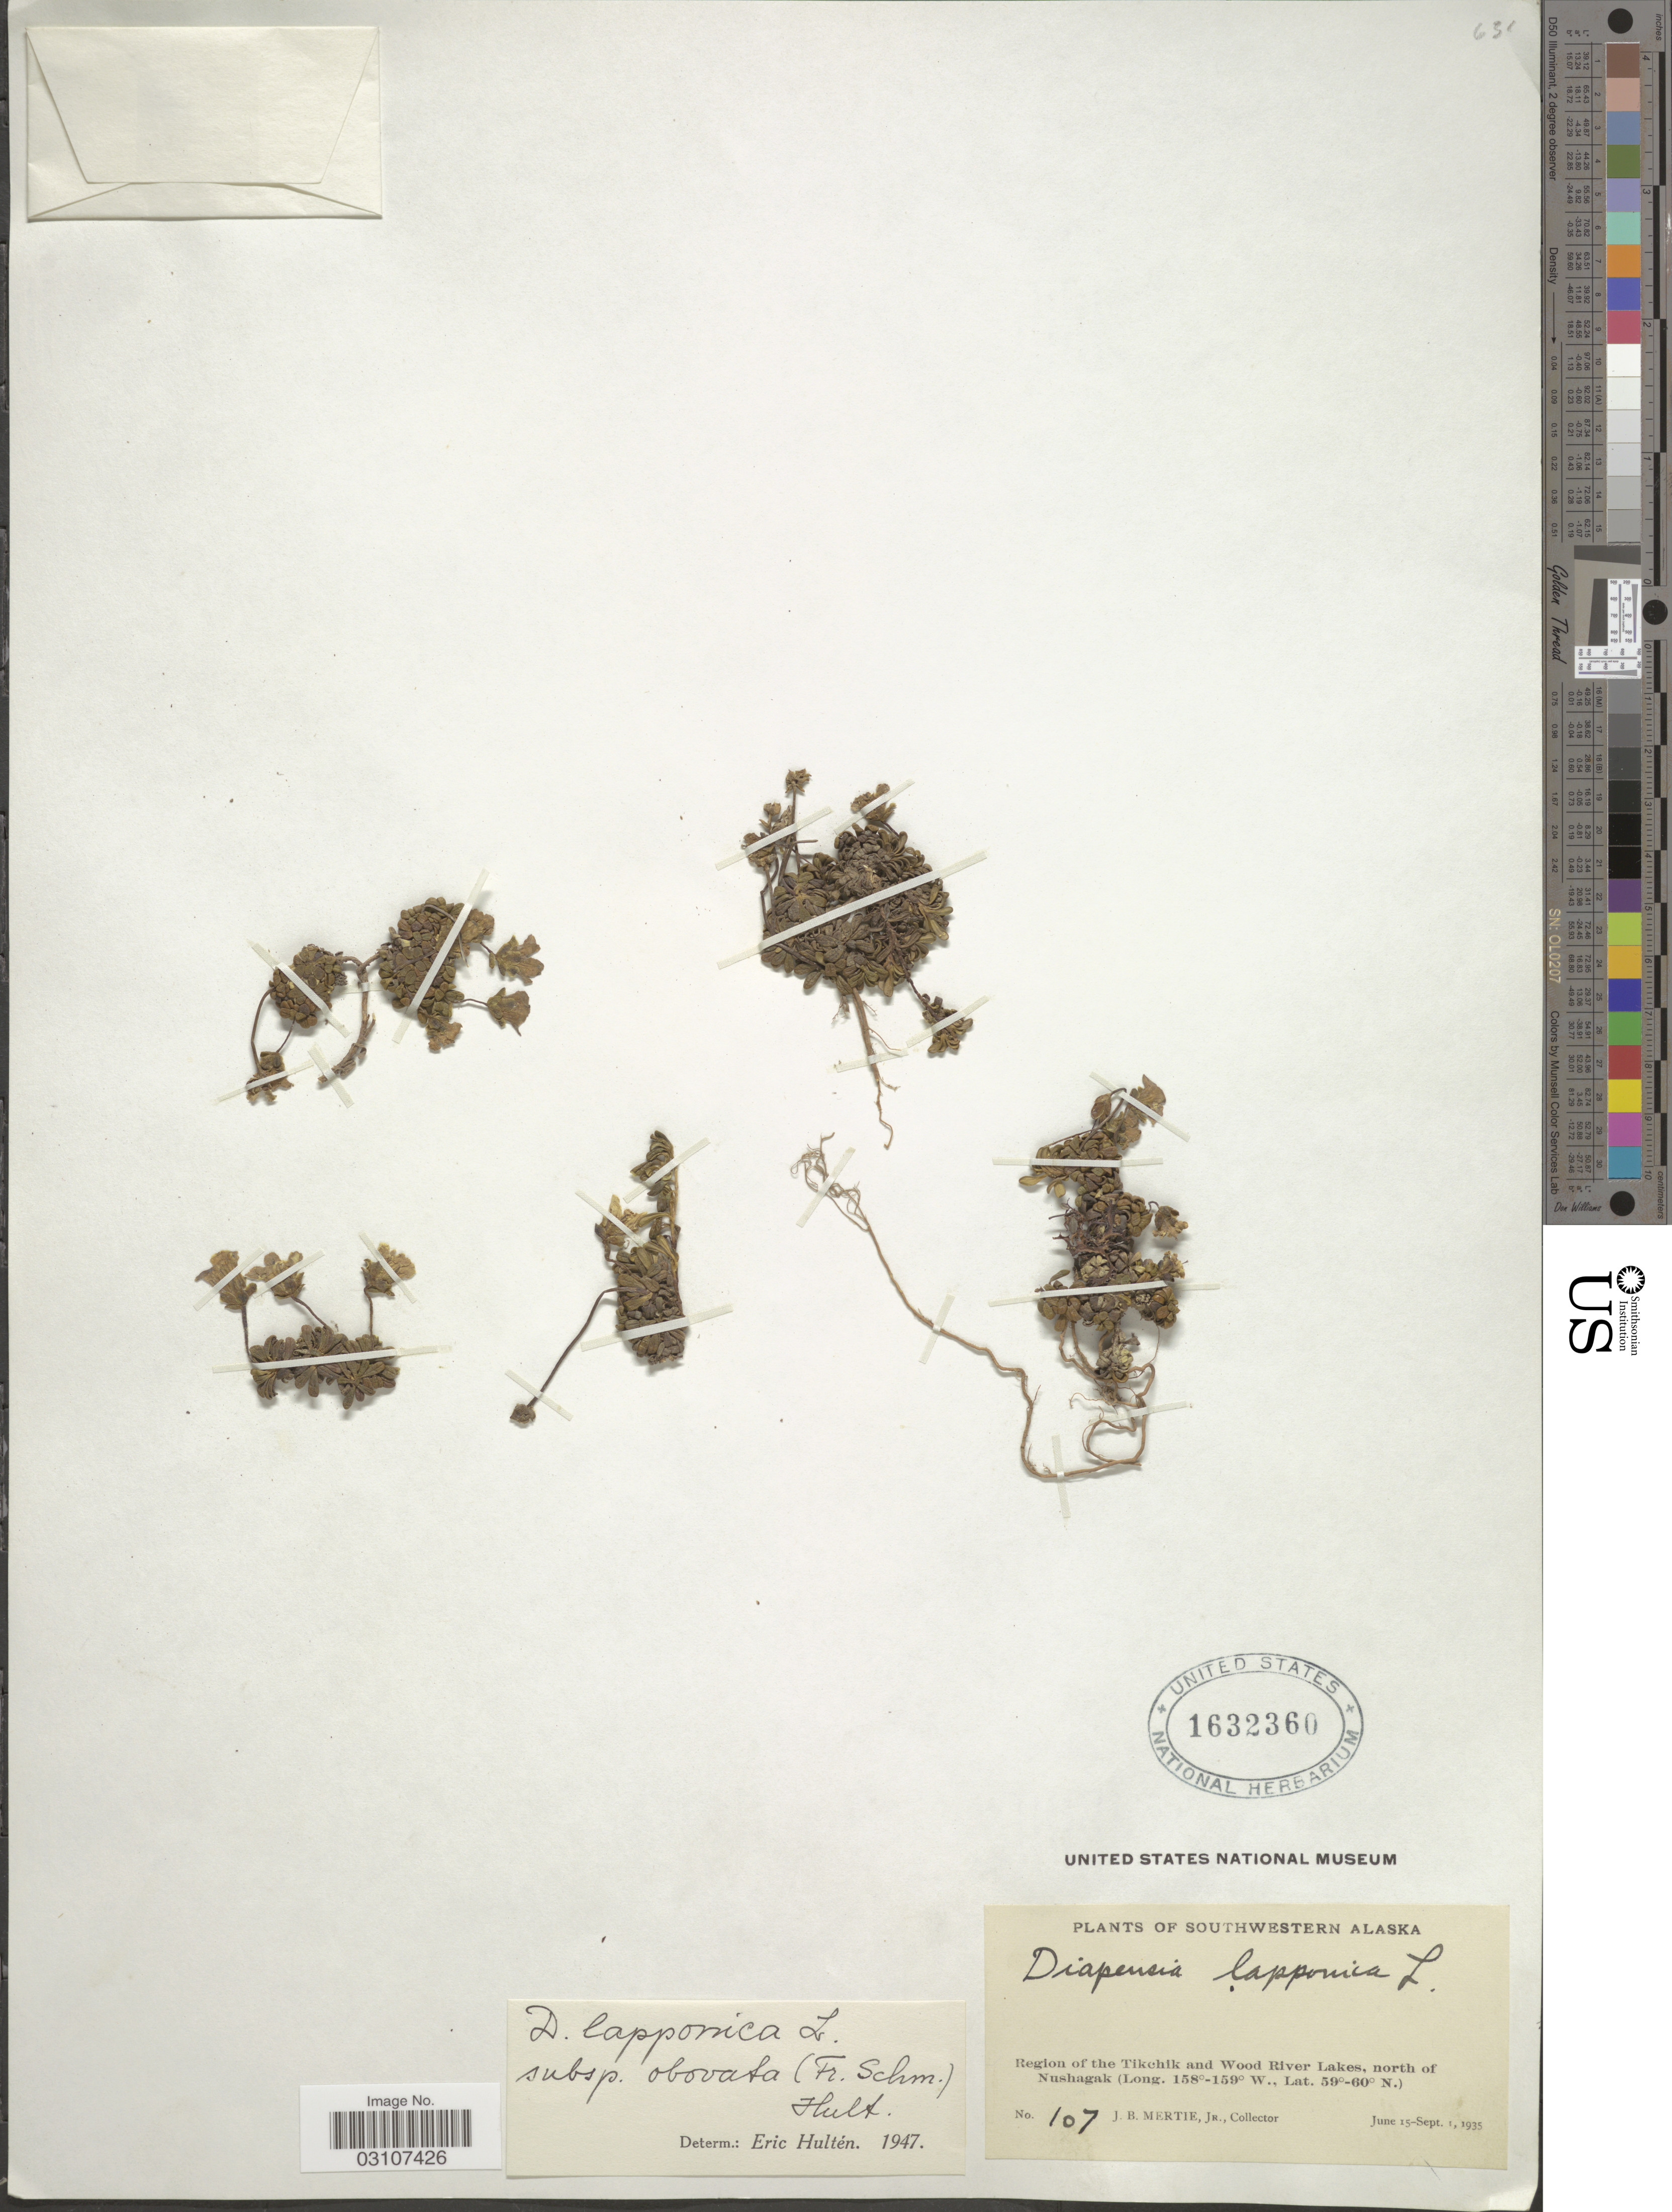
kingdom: Plantae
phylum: Tracheophyta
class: Magnoliopsida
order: Ericales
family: Diapensiaceae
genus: Diapensia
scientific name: Diapensia lapponica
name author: L.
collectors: J. Mertie Jr.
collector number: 107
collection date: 1935-06-15/1935-09-01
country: United States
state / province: Alaska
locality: Southwestern Alaska. Region of the Tikchik and Wood River Lakes, north of Nushagak.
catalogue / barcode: US 1632360